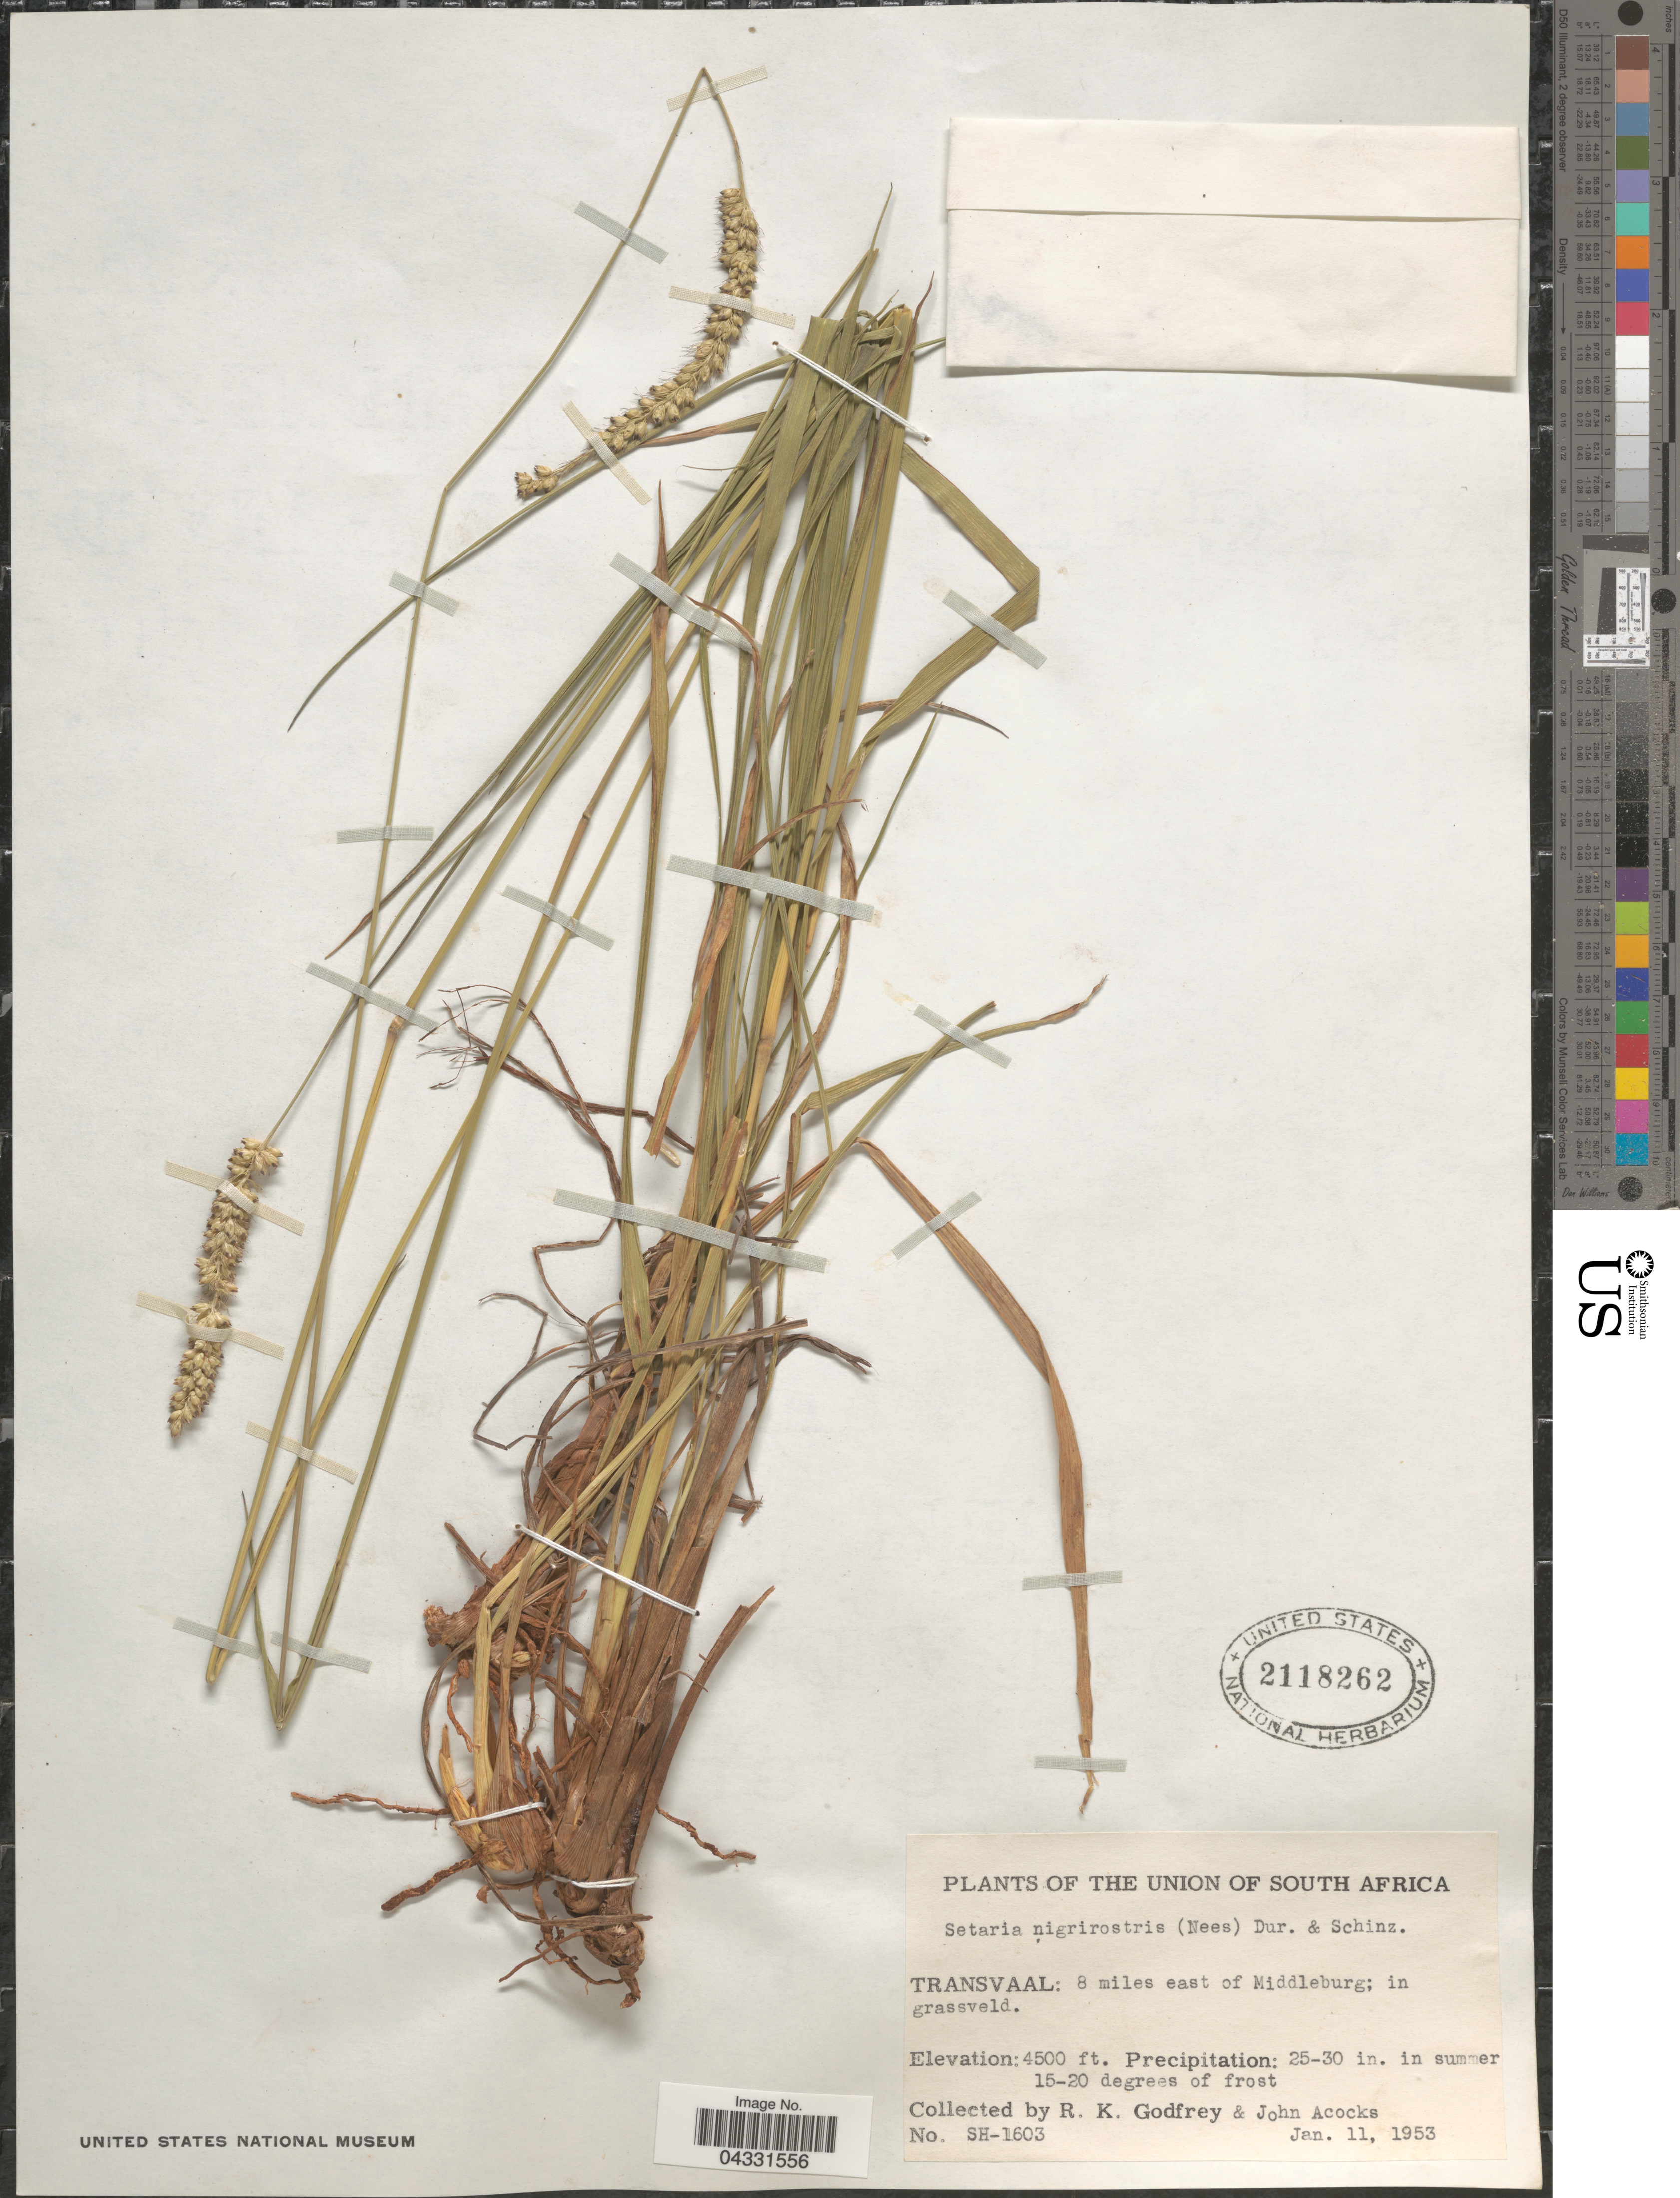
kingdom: Plantae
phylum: Tracheophyta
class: Liliopsida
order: Poales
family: Poaceae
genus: Setaria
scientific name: Setaria nigrirostris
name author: (Nees) Durand & Schinz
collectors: R. K. Godfrey & J. P. Acocks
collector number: SH-1603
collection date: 1953-01-11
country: South Africa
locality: Union of South Africa. Transvaal: 8 miles east of Middleburg; in grassveld.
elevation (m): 1372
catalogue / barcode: US 2118262